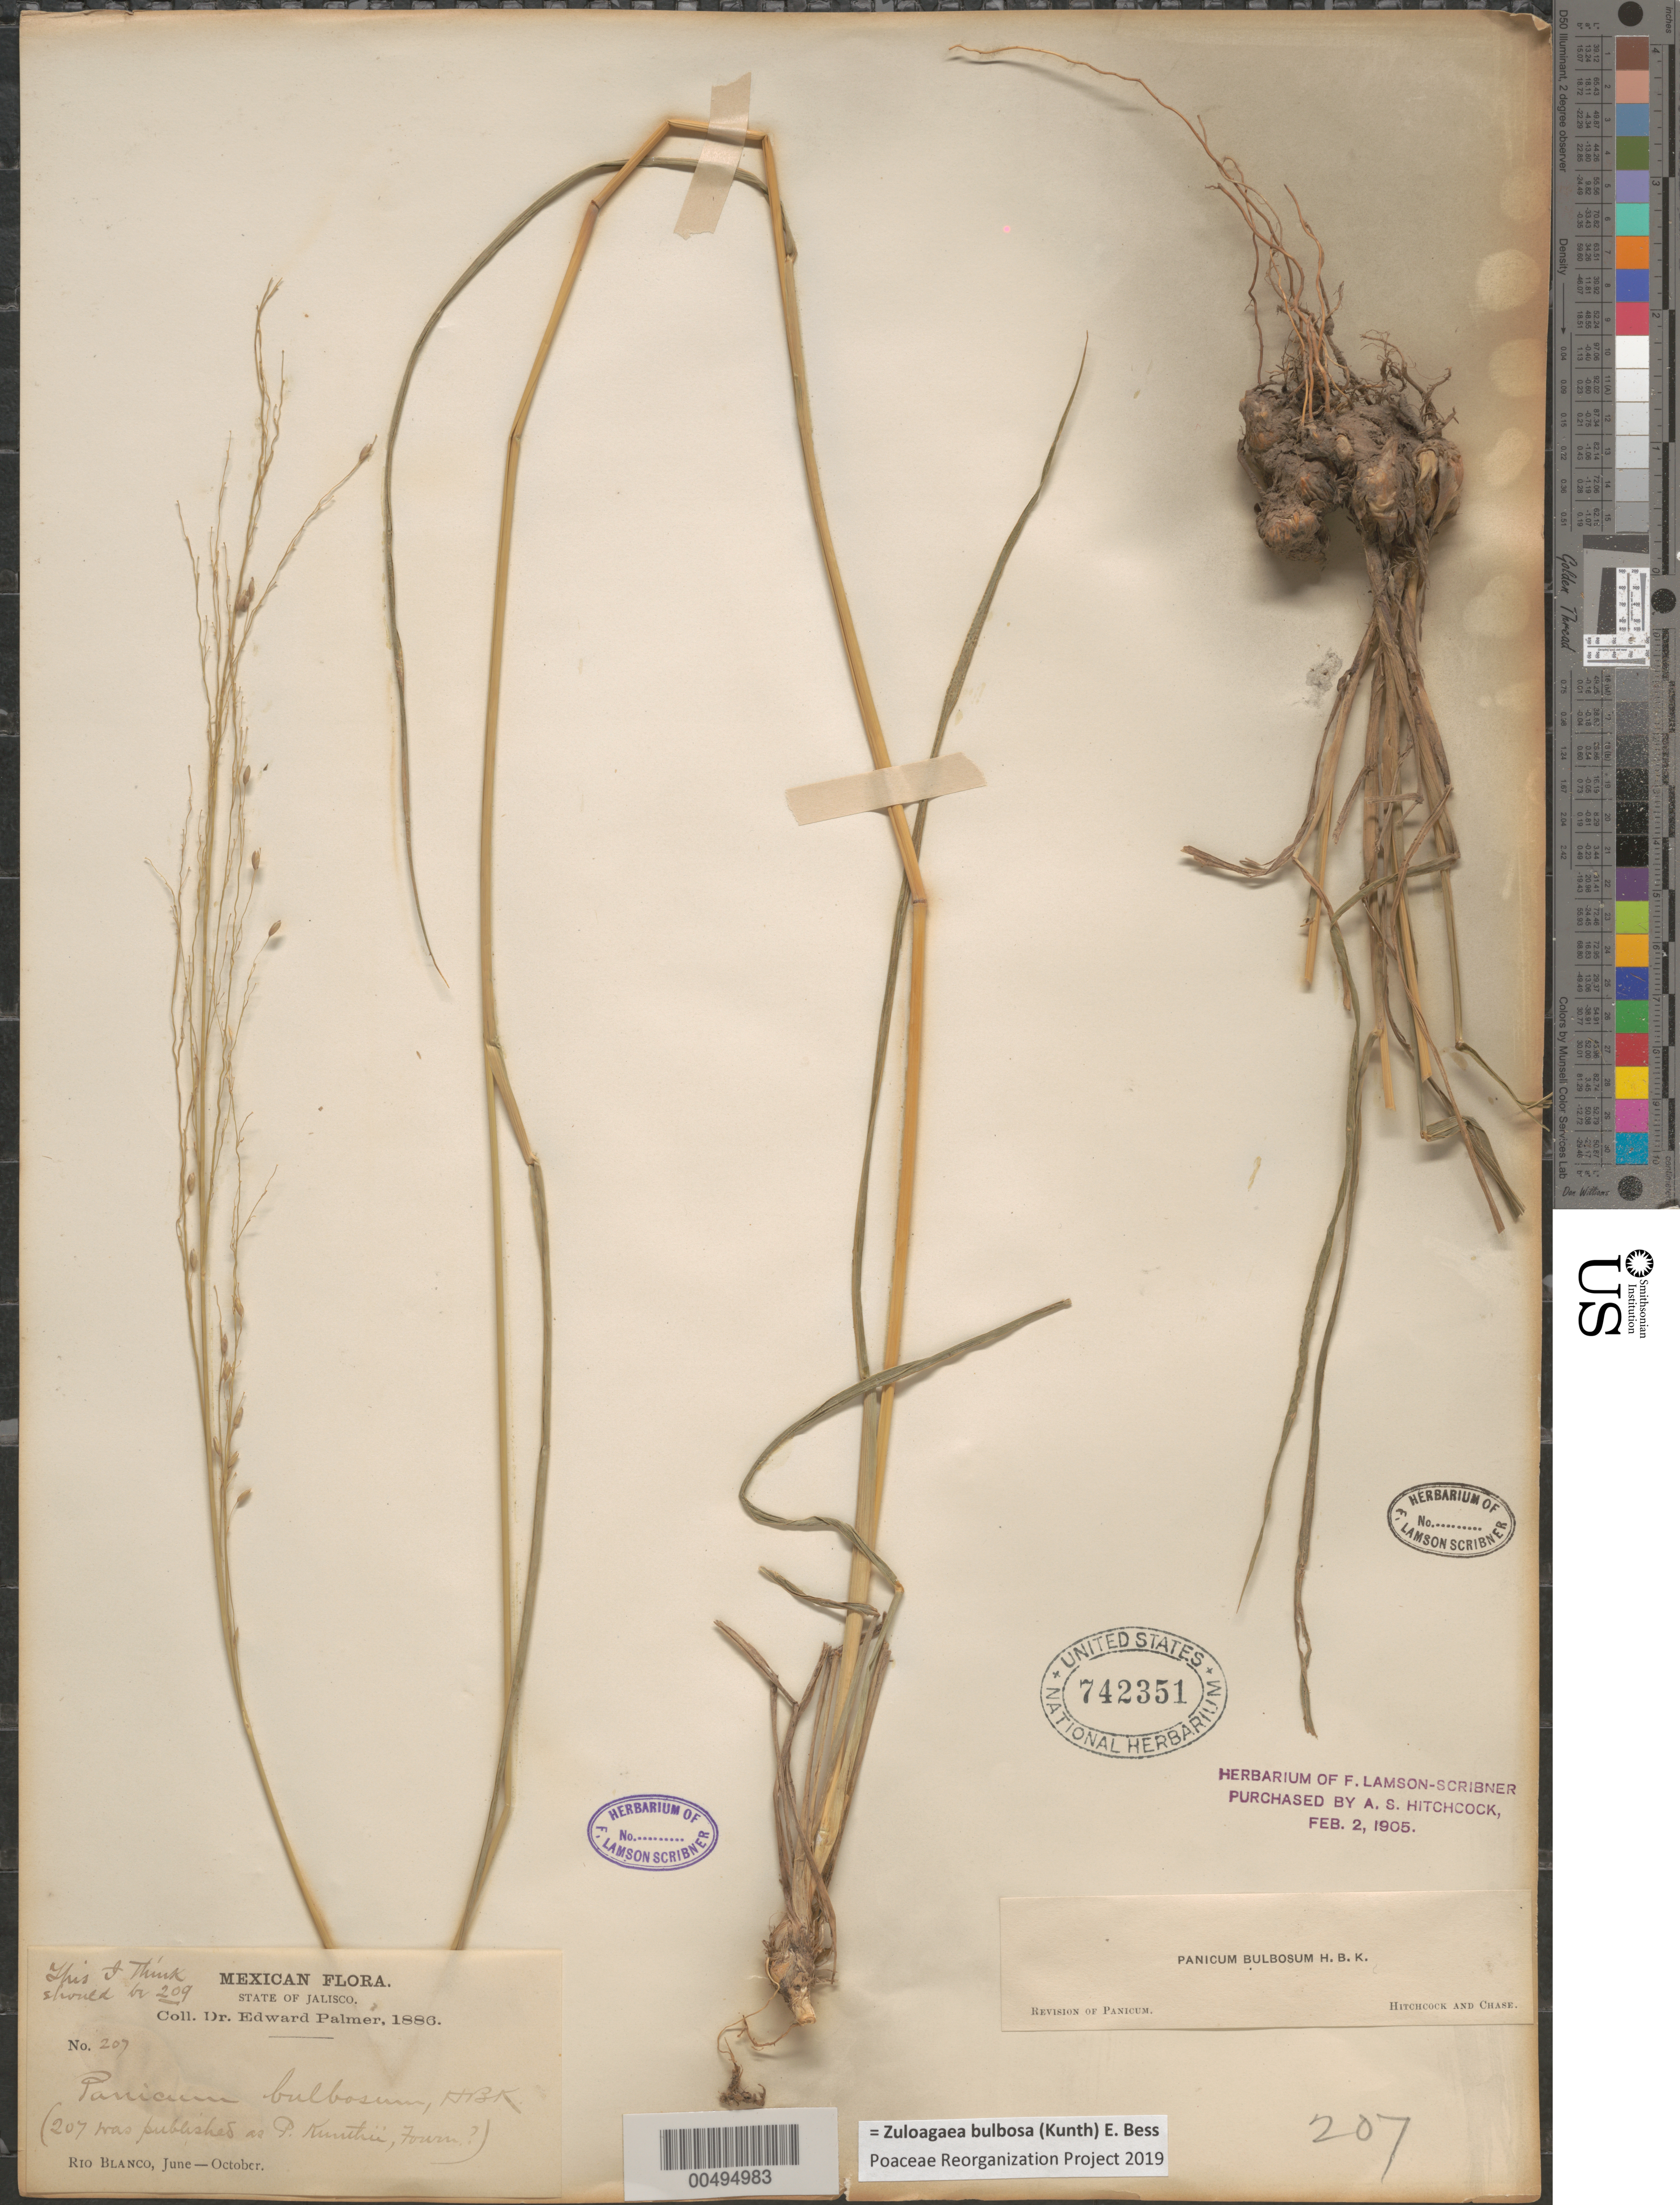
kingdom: Plantae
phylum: Tracheophyta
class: Liliopsida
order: Poales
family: Poaceae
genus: Panicum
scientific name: Panicum bulbosum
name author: Kunth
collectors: E. Palmer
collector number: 207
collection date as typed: Jun 1886 to Oct 1886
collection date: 1886-06/1886-10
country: Mexico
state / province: Jalisco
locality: Rio Blanco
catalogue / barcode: US 742351